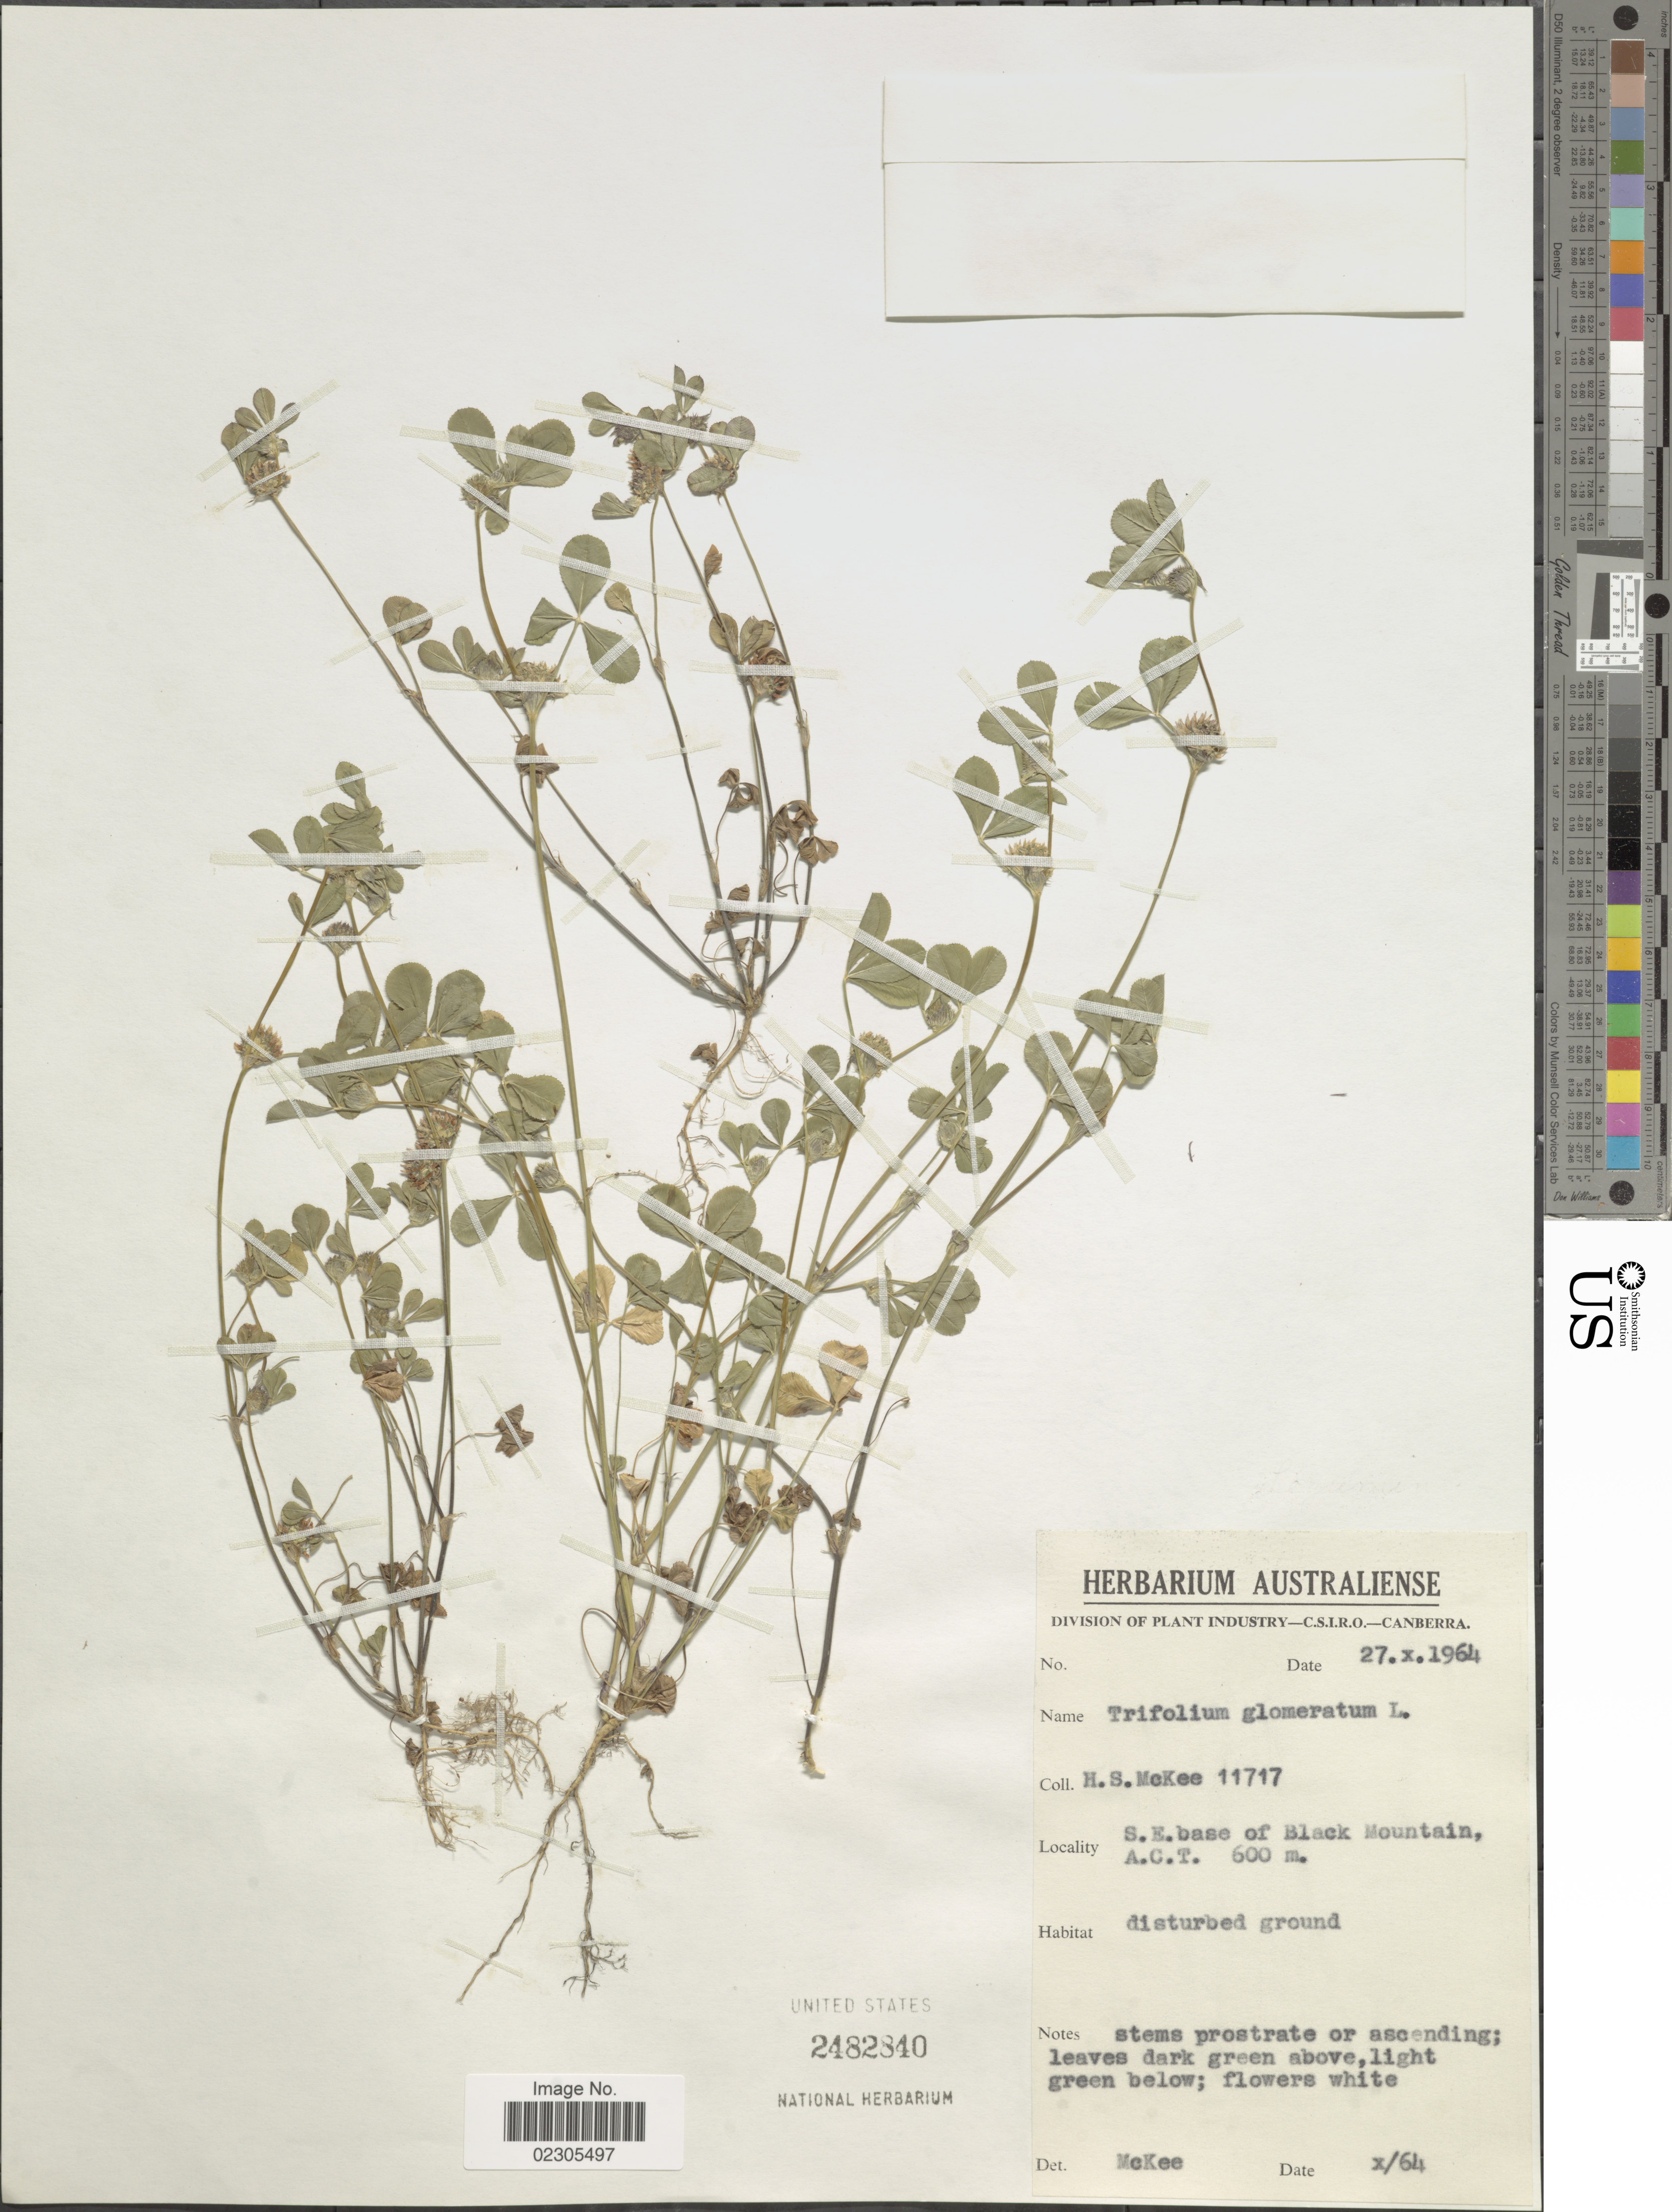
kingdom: Plantae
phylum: Tracheophyta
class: Magnoliopsida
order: Fabales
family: Fabaceae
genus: Trifolium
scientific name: Trifolium glomeratum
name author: L.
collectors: H. S. McKee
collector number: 11717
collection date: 1964-10-27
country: Australia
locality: S.E. base of Black Mountain, A.C.T.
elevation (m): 600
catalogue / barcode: US 2482840